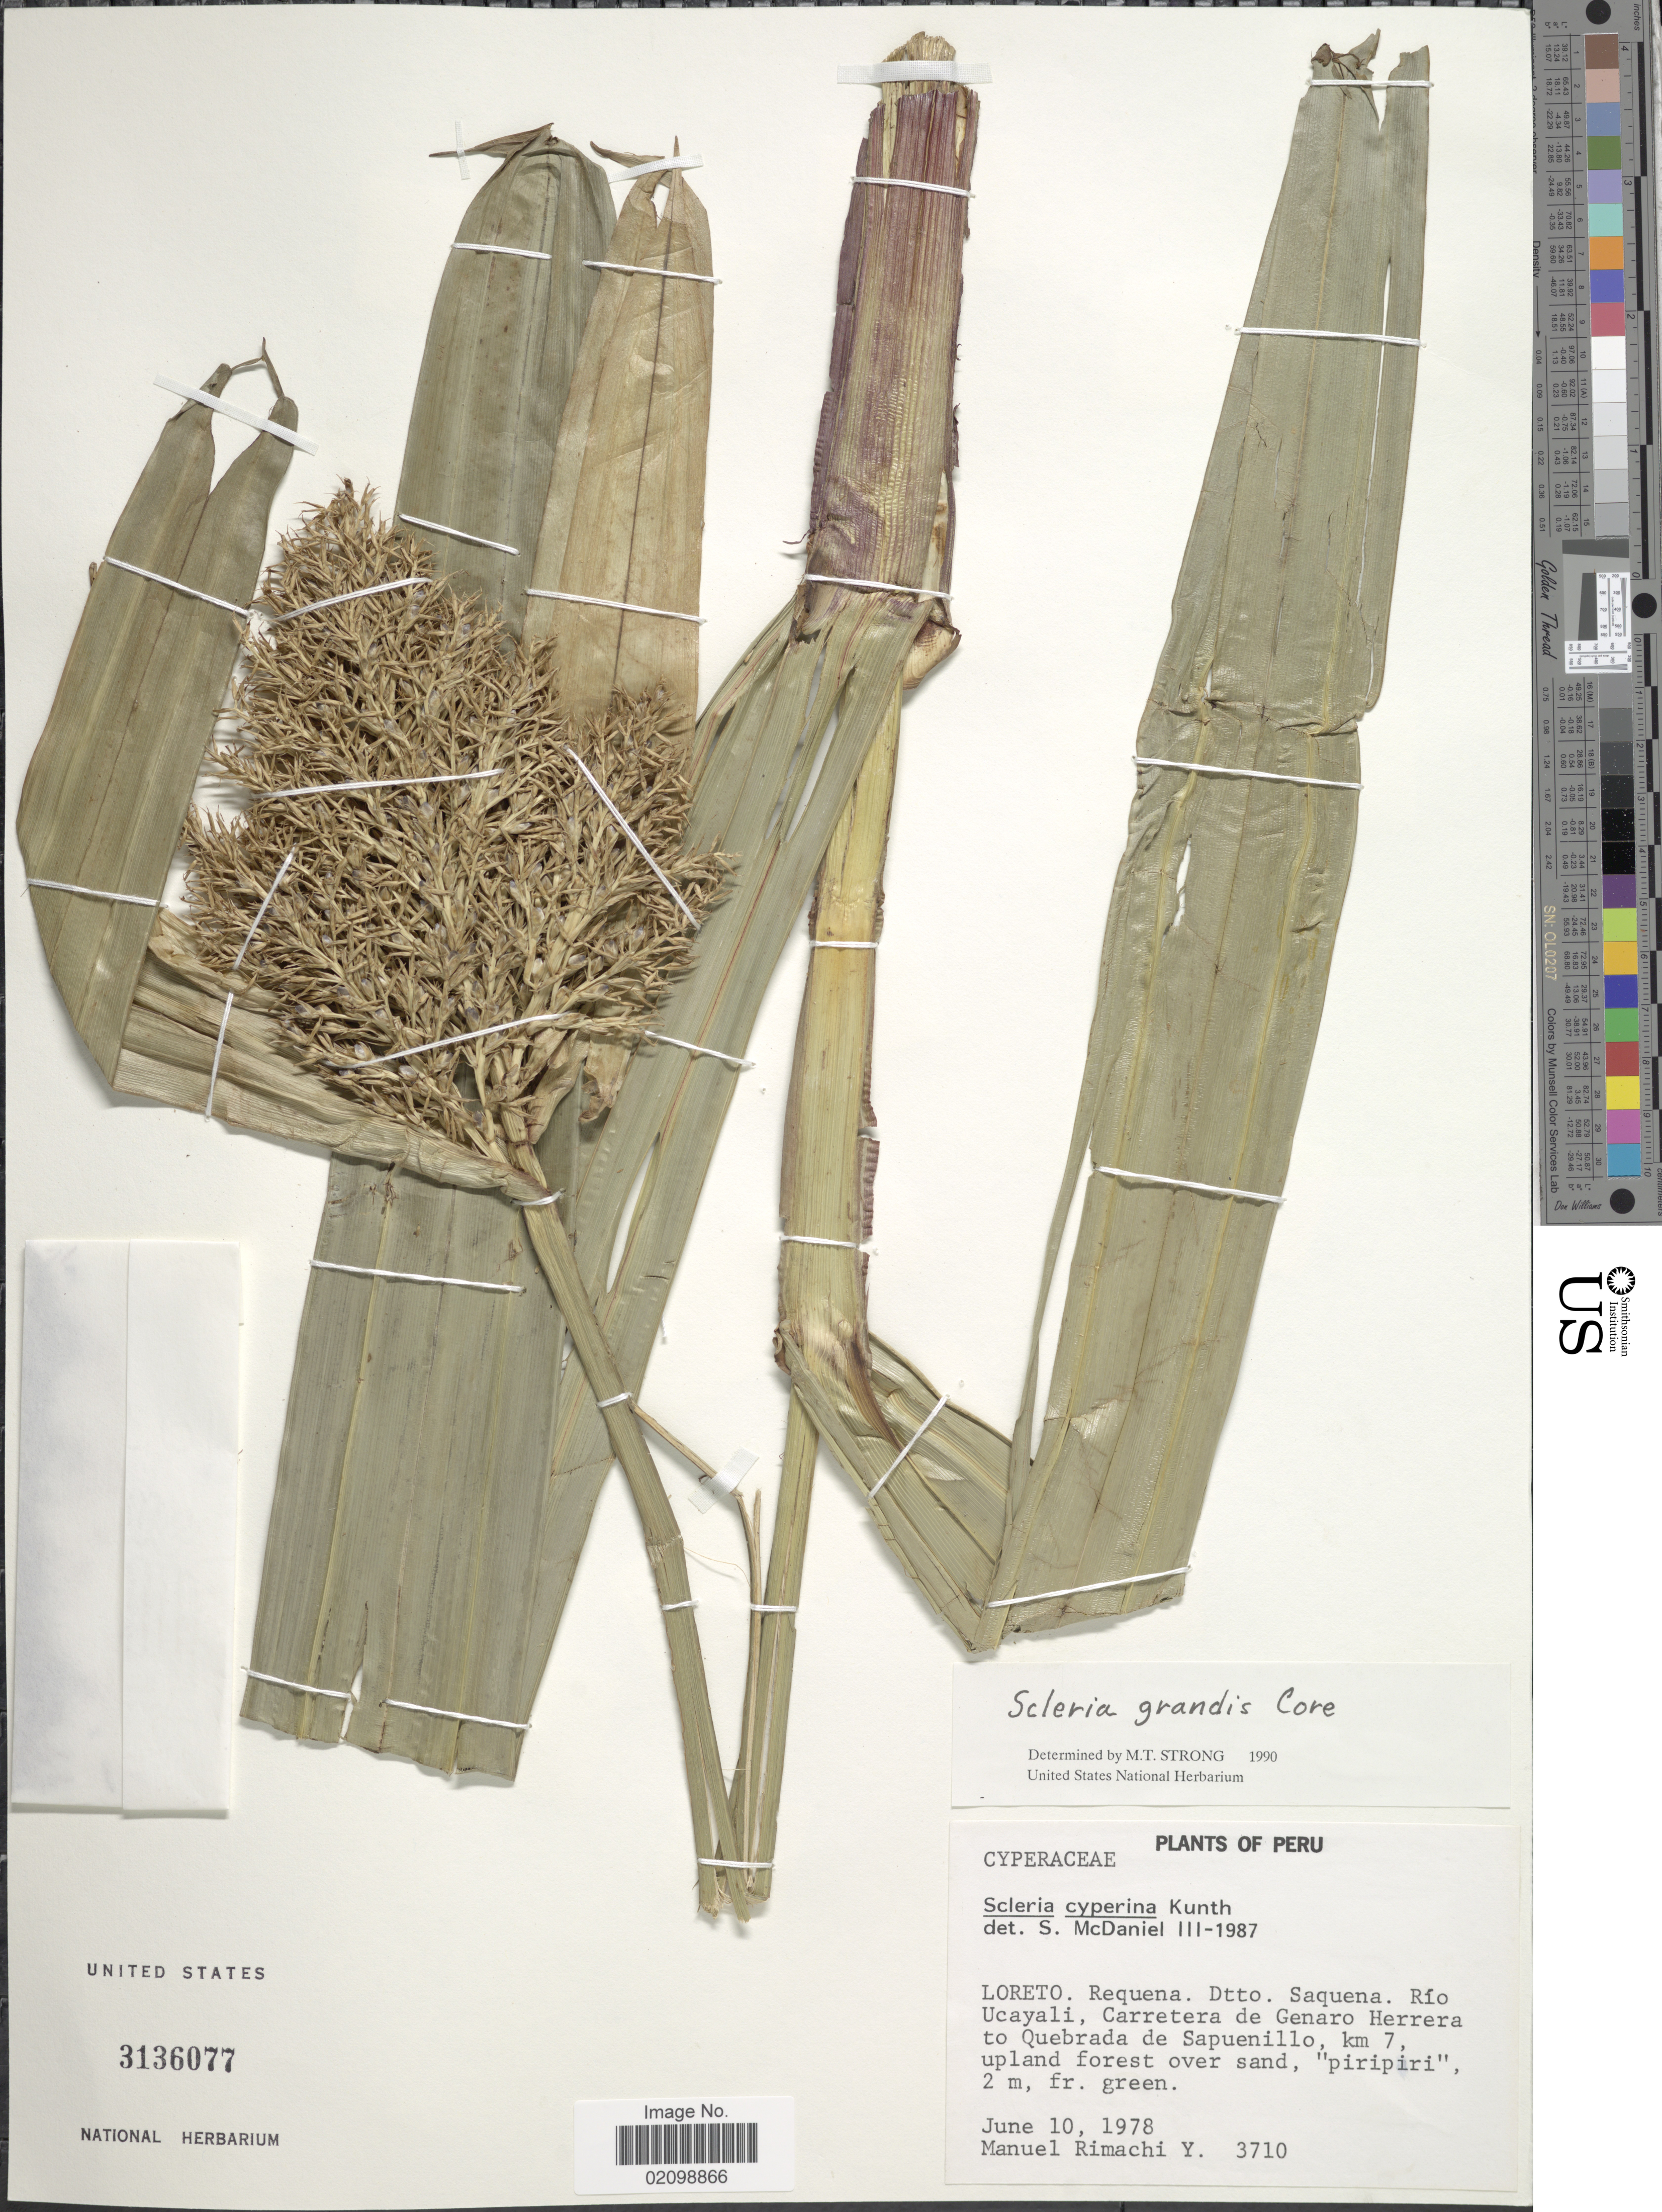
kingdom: Plantae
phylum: Tracheophyta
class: Liliopsida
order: Poales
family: Cyperaceae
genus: Scleria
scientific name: Scleria robusta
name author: Camelb. & Goetgh.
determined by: Strong, Mark T., (BOT), Smithsonian Institution - National Museum of Natural History (UNITED STATES)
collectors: M. Rimachi Y.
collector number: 3710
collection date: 1978-06-10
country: Peru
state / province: Loreto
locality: Requena, Dtto, Saquena. Rio Ucayali, Carretera de Genaro Herrera to Quebrada de Sapuenillo, km 7 upland forest over sand, "piripiri".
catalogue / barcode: US 3136077